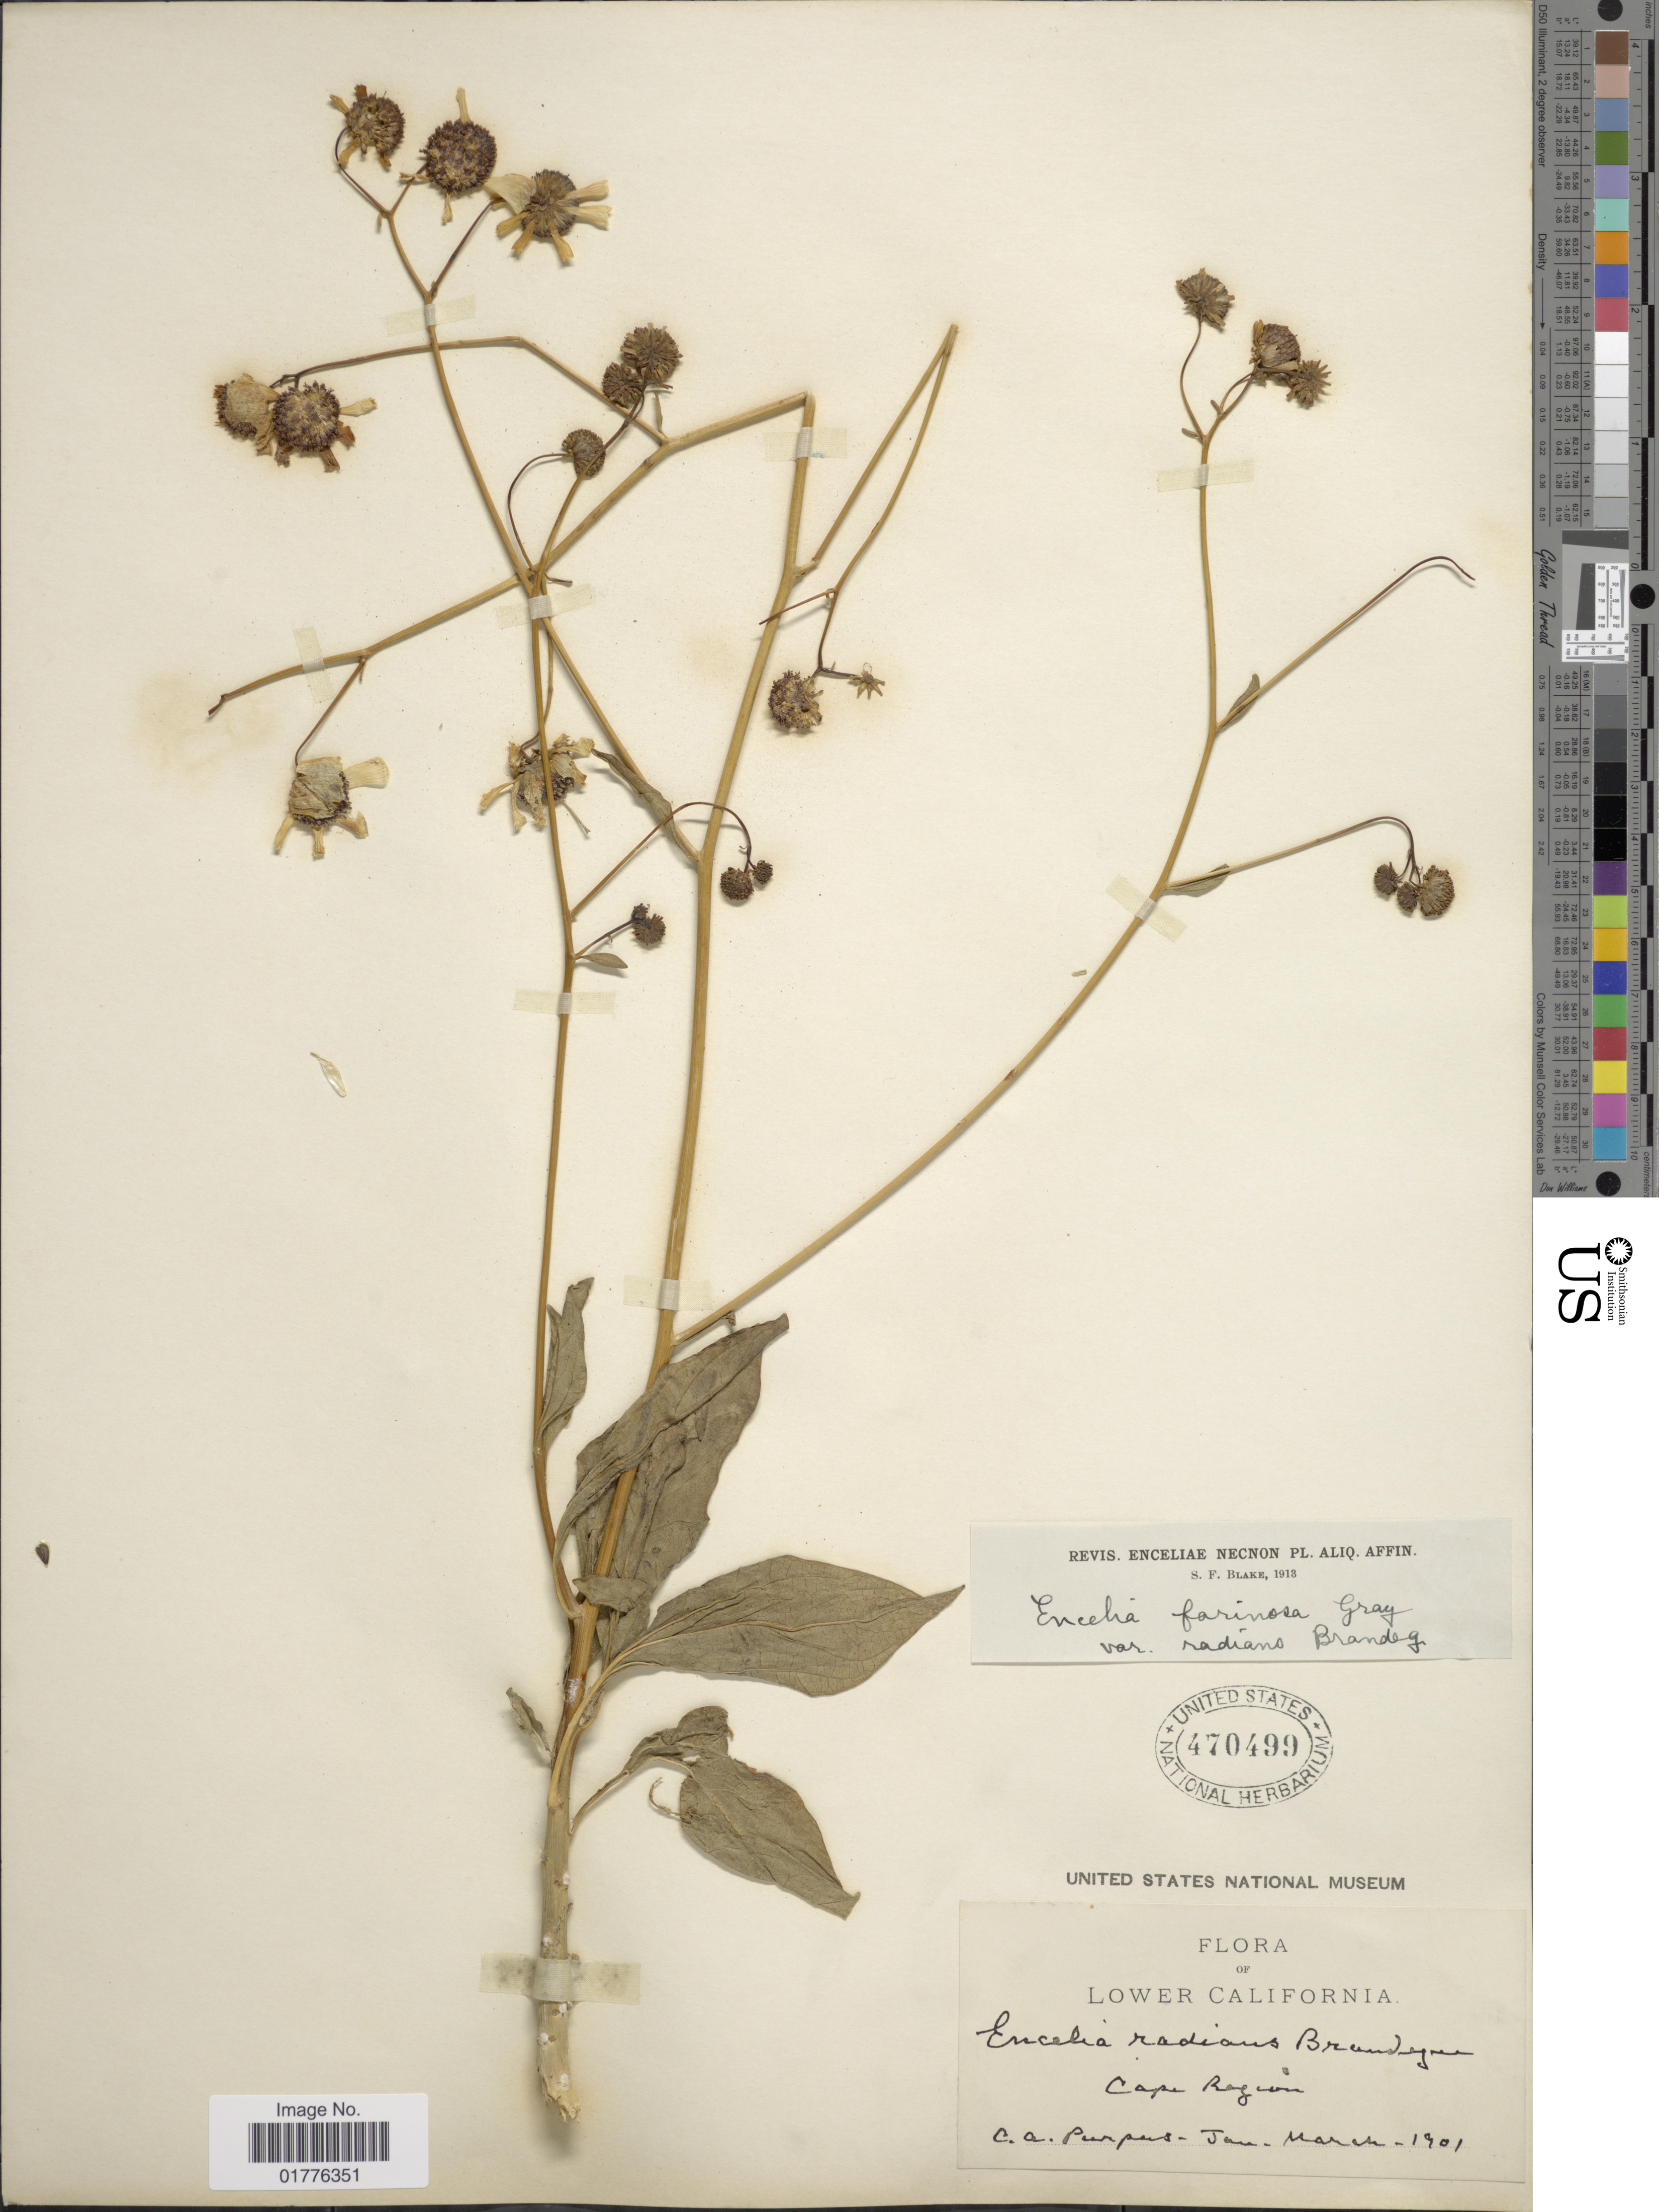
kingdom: Plantae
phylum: Tracheophyta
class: Magnoliopsida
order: Asterales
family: Asteraceae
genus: Encelia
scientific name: Encelia farinosa var. radians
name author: Brandegee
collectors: C. A. Purpus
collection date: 1901-01/1901-03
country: Mexico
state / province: Baja California Sur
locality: Lower California, Cape Region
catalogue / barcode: US 470499